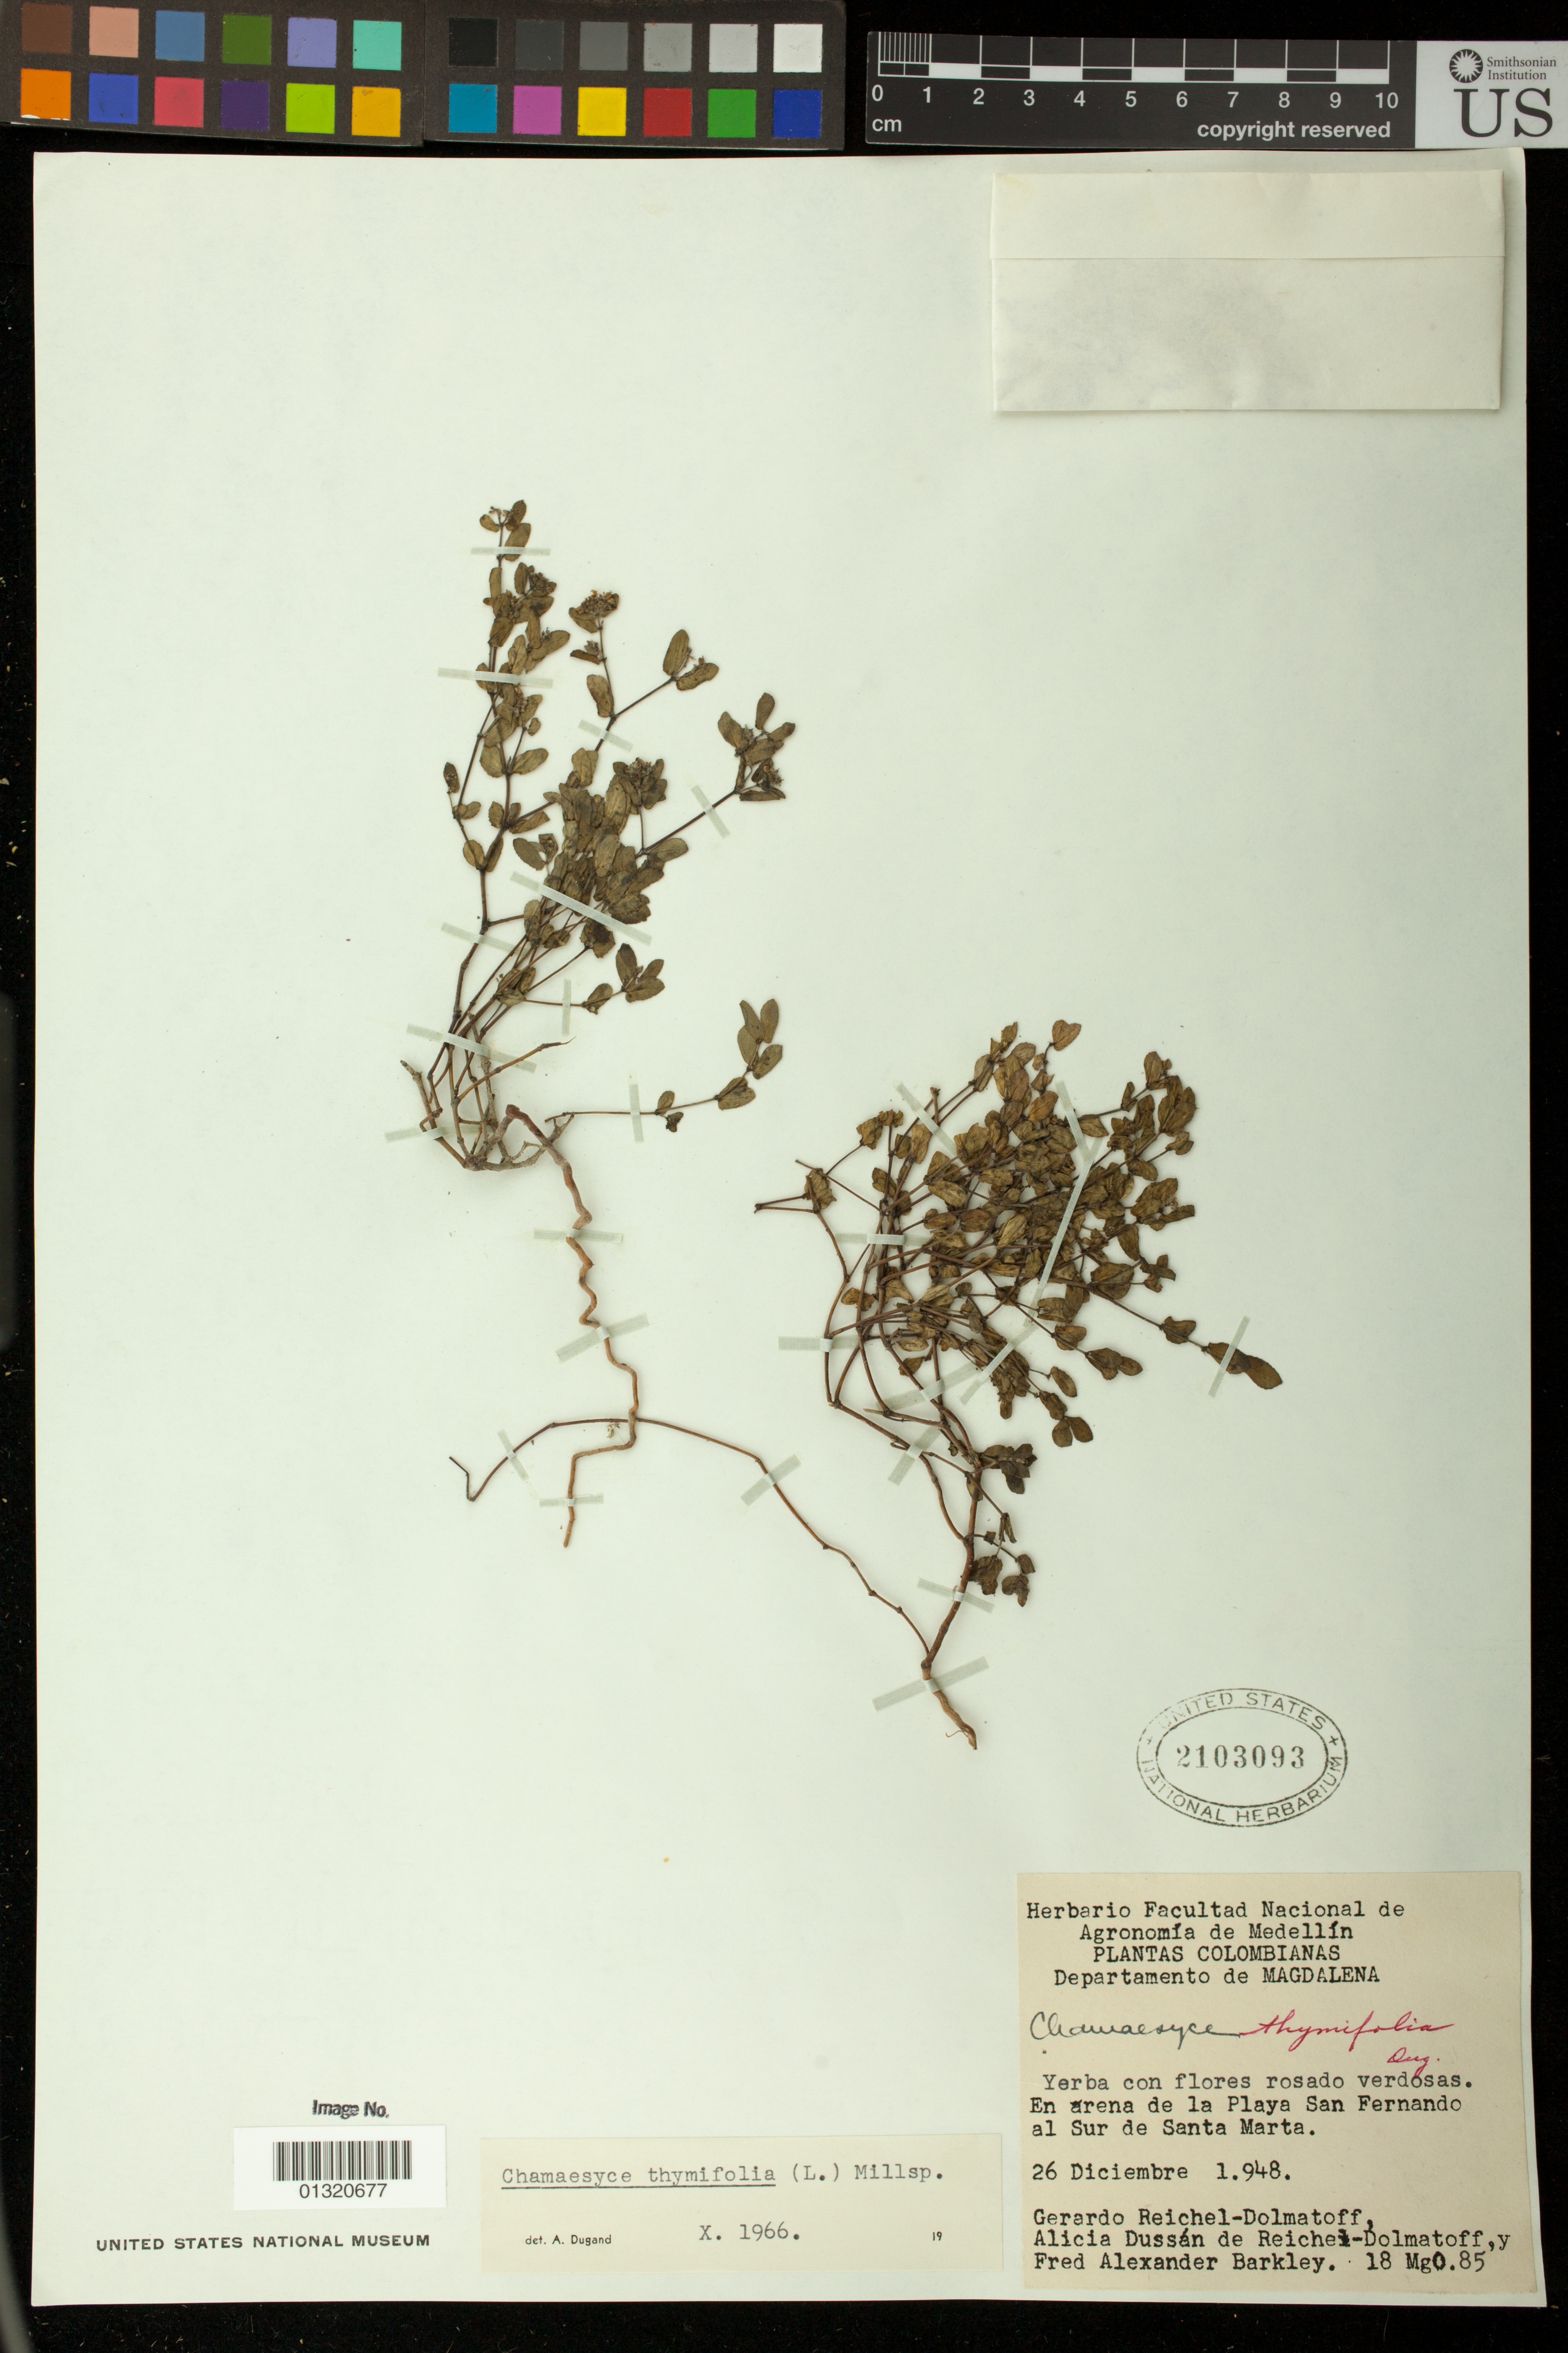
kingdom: Plantae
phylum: Tracheophyta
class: Magnoliopsida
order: Malpighiales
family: Euphorbiaceae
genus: Euphorbia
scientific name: Euphorbia thymifolia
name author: L.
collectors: G. Reichel-Dolmatoff, A. D. de Reichel-Dolmatoff & F. A. Barkley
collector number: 18 MgO.85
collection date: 1948-12-26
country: Colombia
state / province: Magdalena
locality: En arena de la Playa San Fernando al Sur de Santa Marta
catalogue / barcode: US 2103093